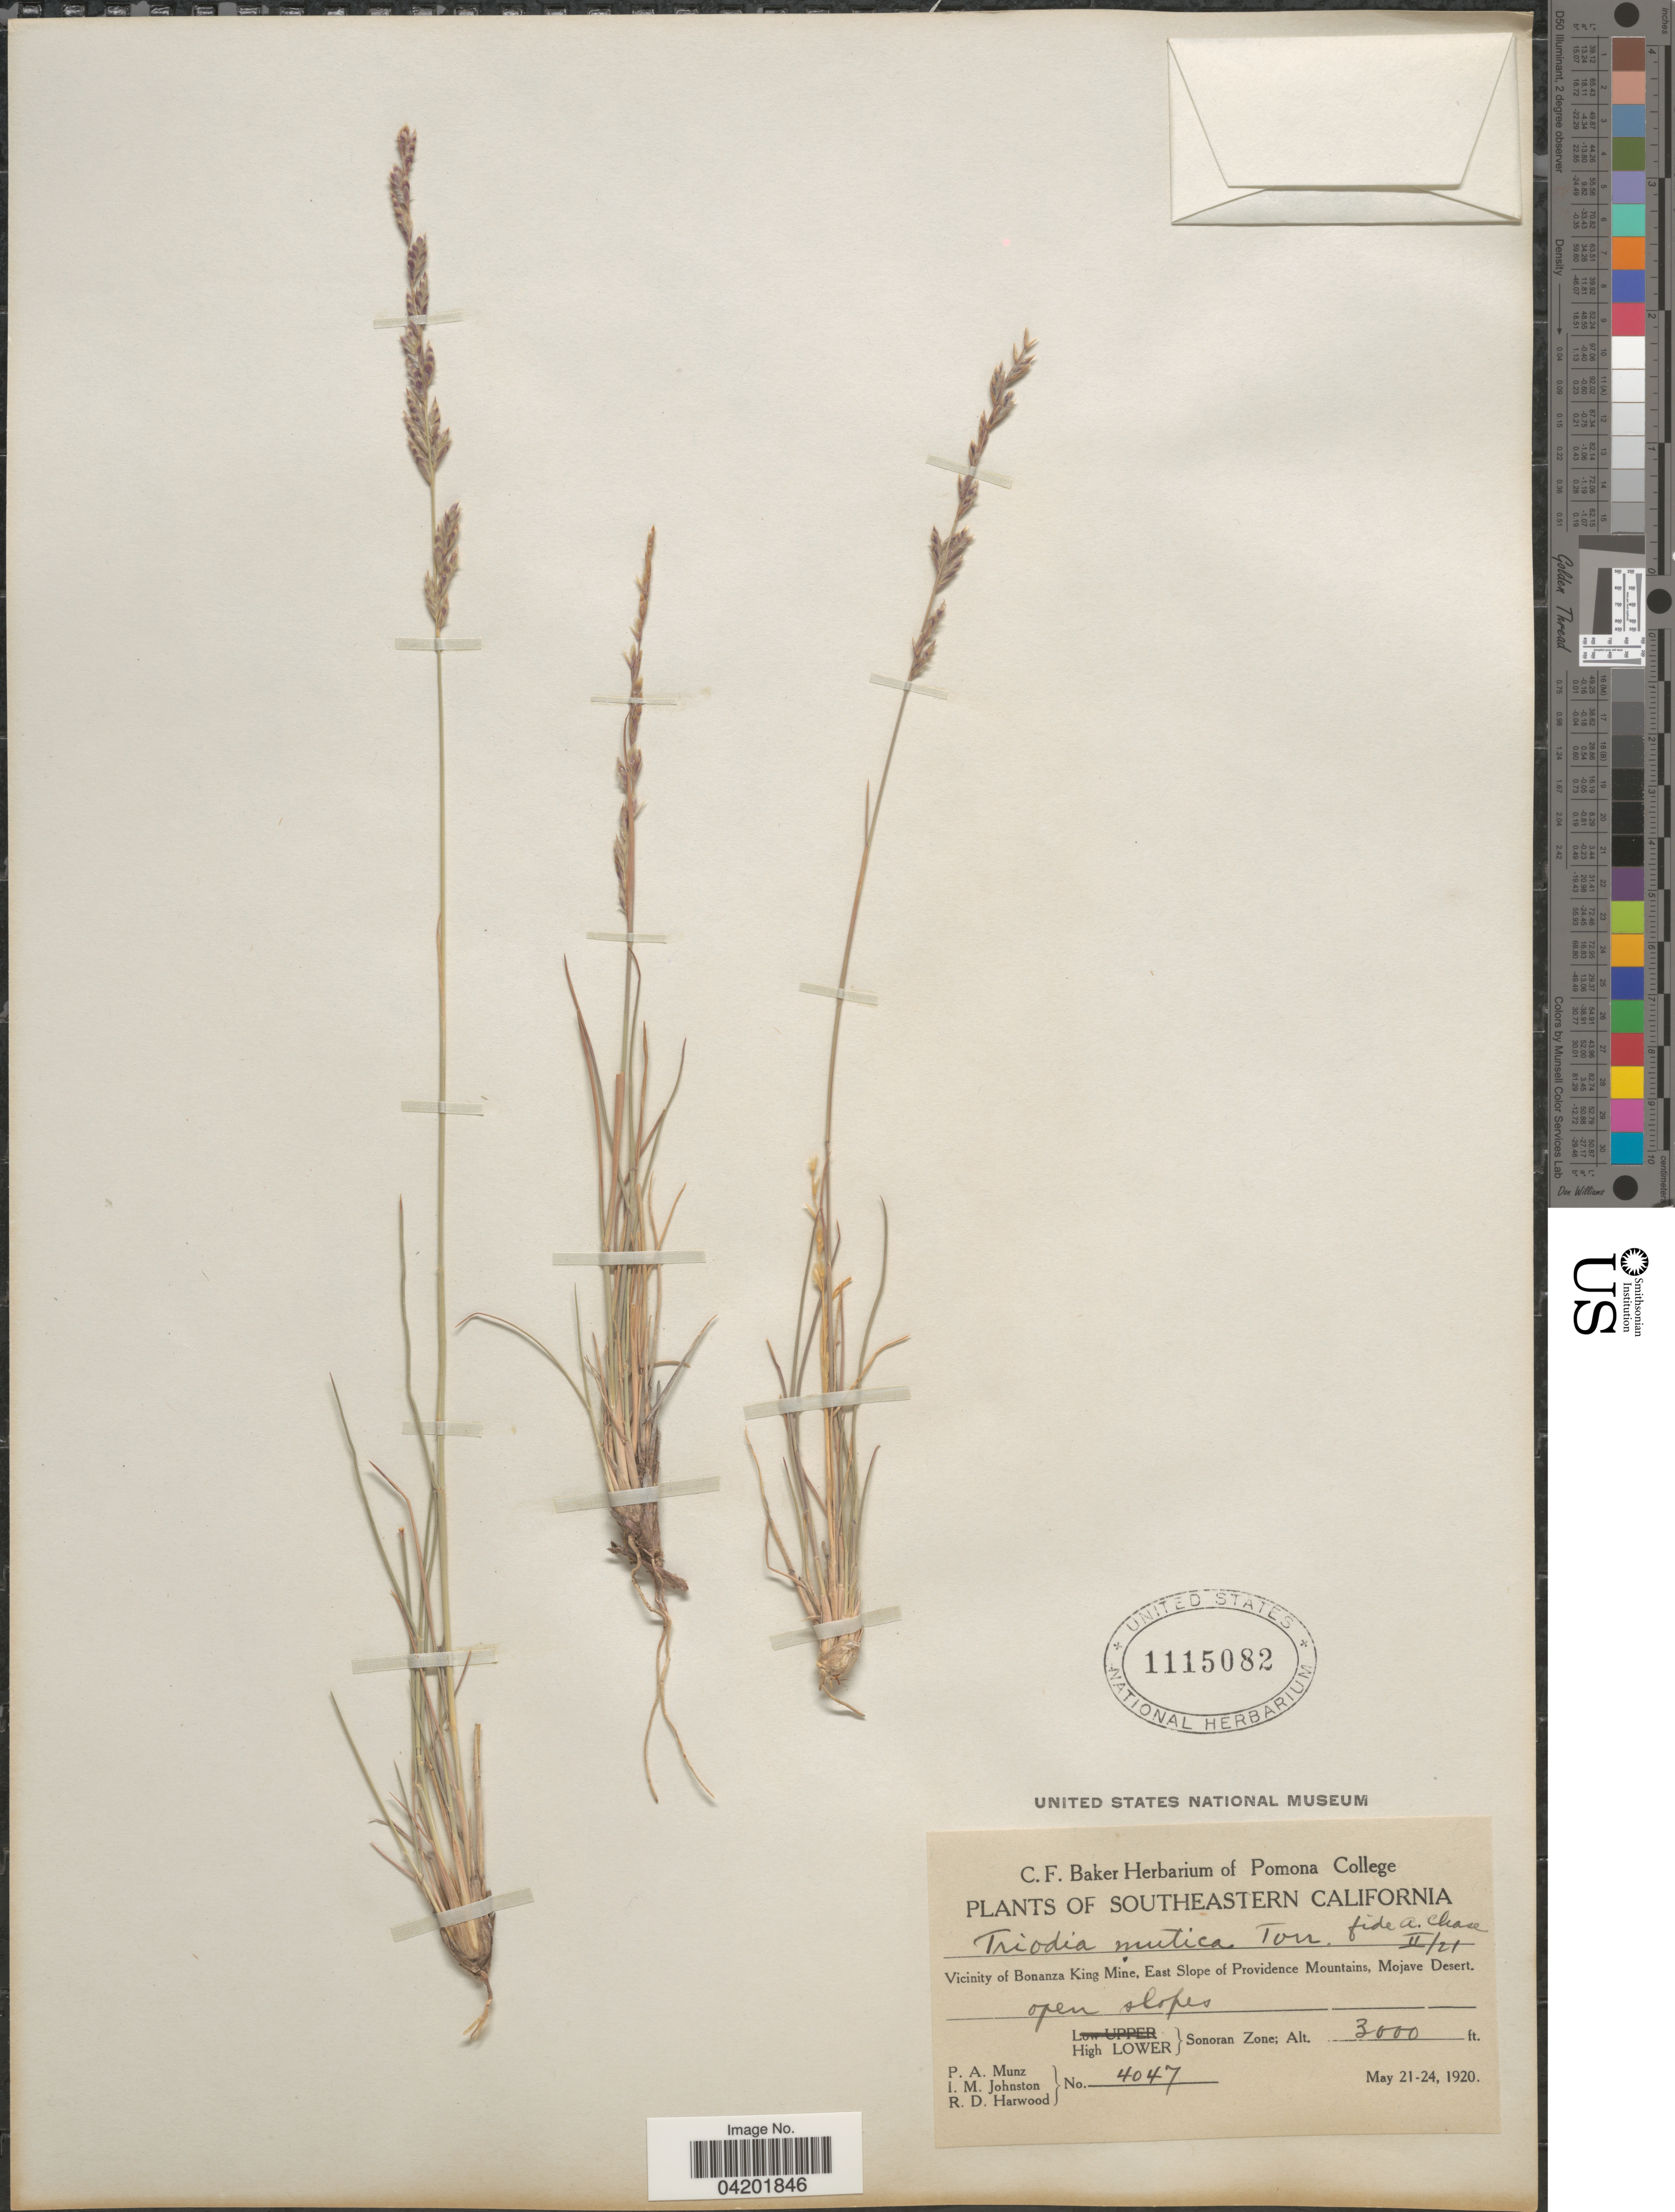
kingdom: Plantae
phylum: Tracheophyta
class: Liliopsida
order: Poales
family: Poaceae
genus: Tridentopsis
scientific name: Tridentopsis mutica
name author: (Torr.) P.M. Peterson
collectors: P. A. Munz, I.M. Johnston & R. Harwood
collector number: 4047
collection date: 1920-05-21/1920-05-24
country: United States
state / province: California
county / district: San Bernardino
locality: Southeastern California. Vicinity of Bonanza King Mine, East Slope of Providence Mountains, Mojave Desert. High Lower Sonoran Zone.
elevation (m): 914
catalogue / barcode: US 1115082